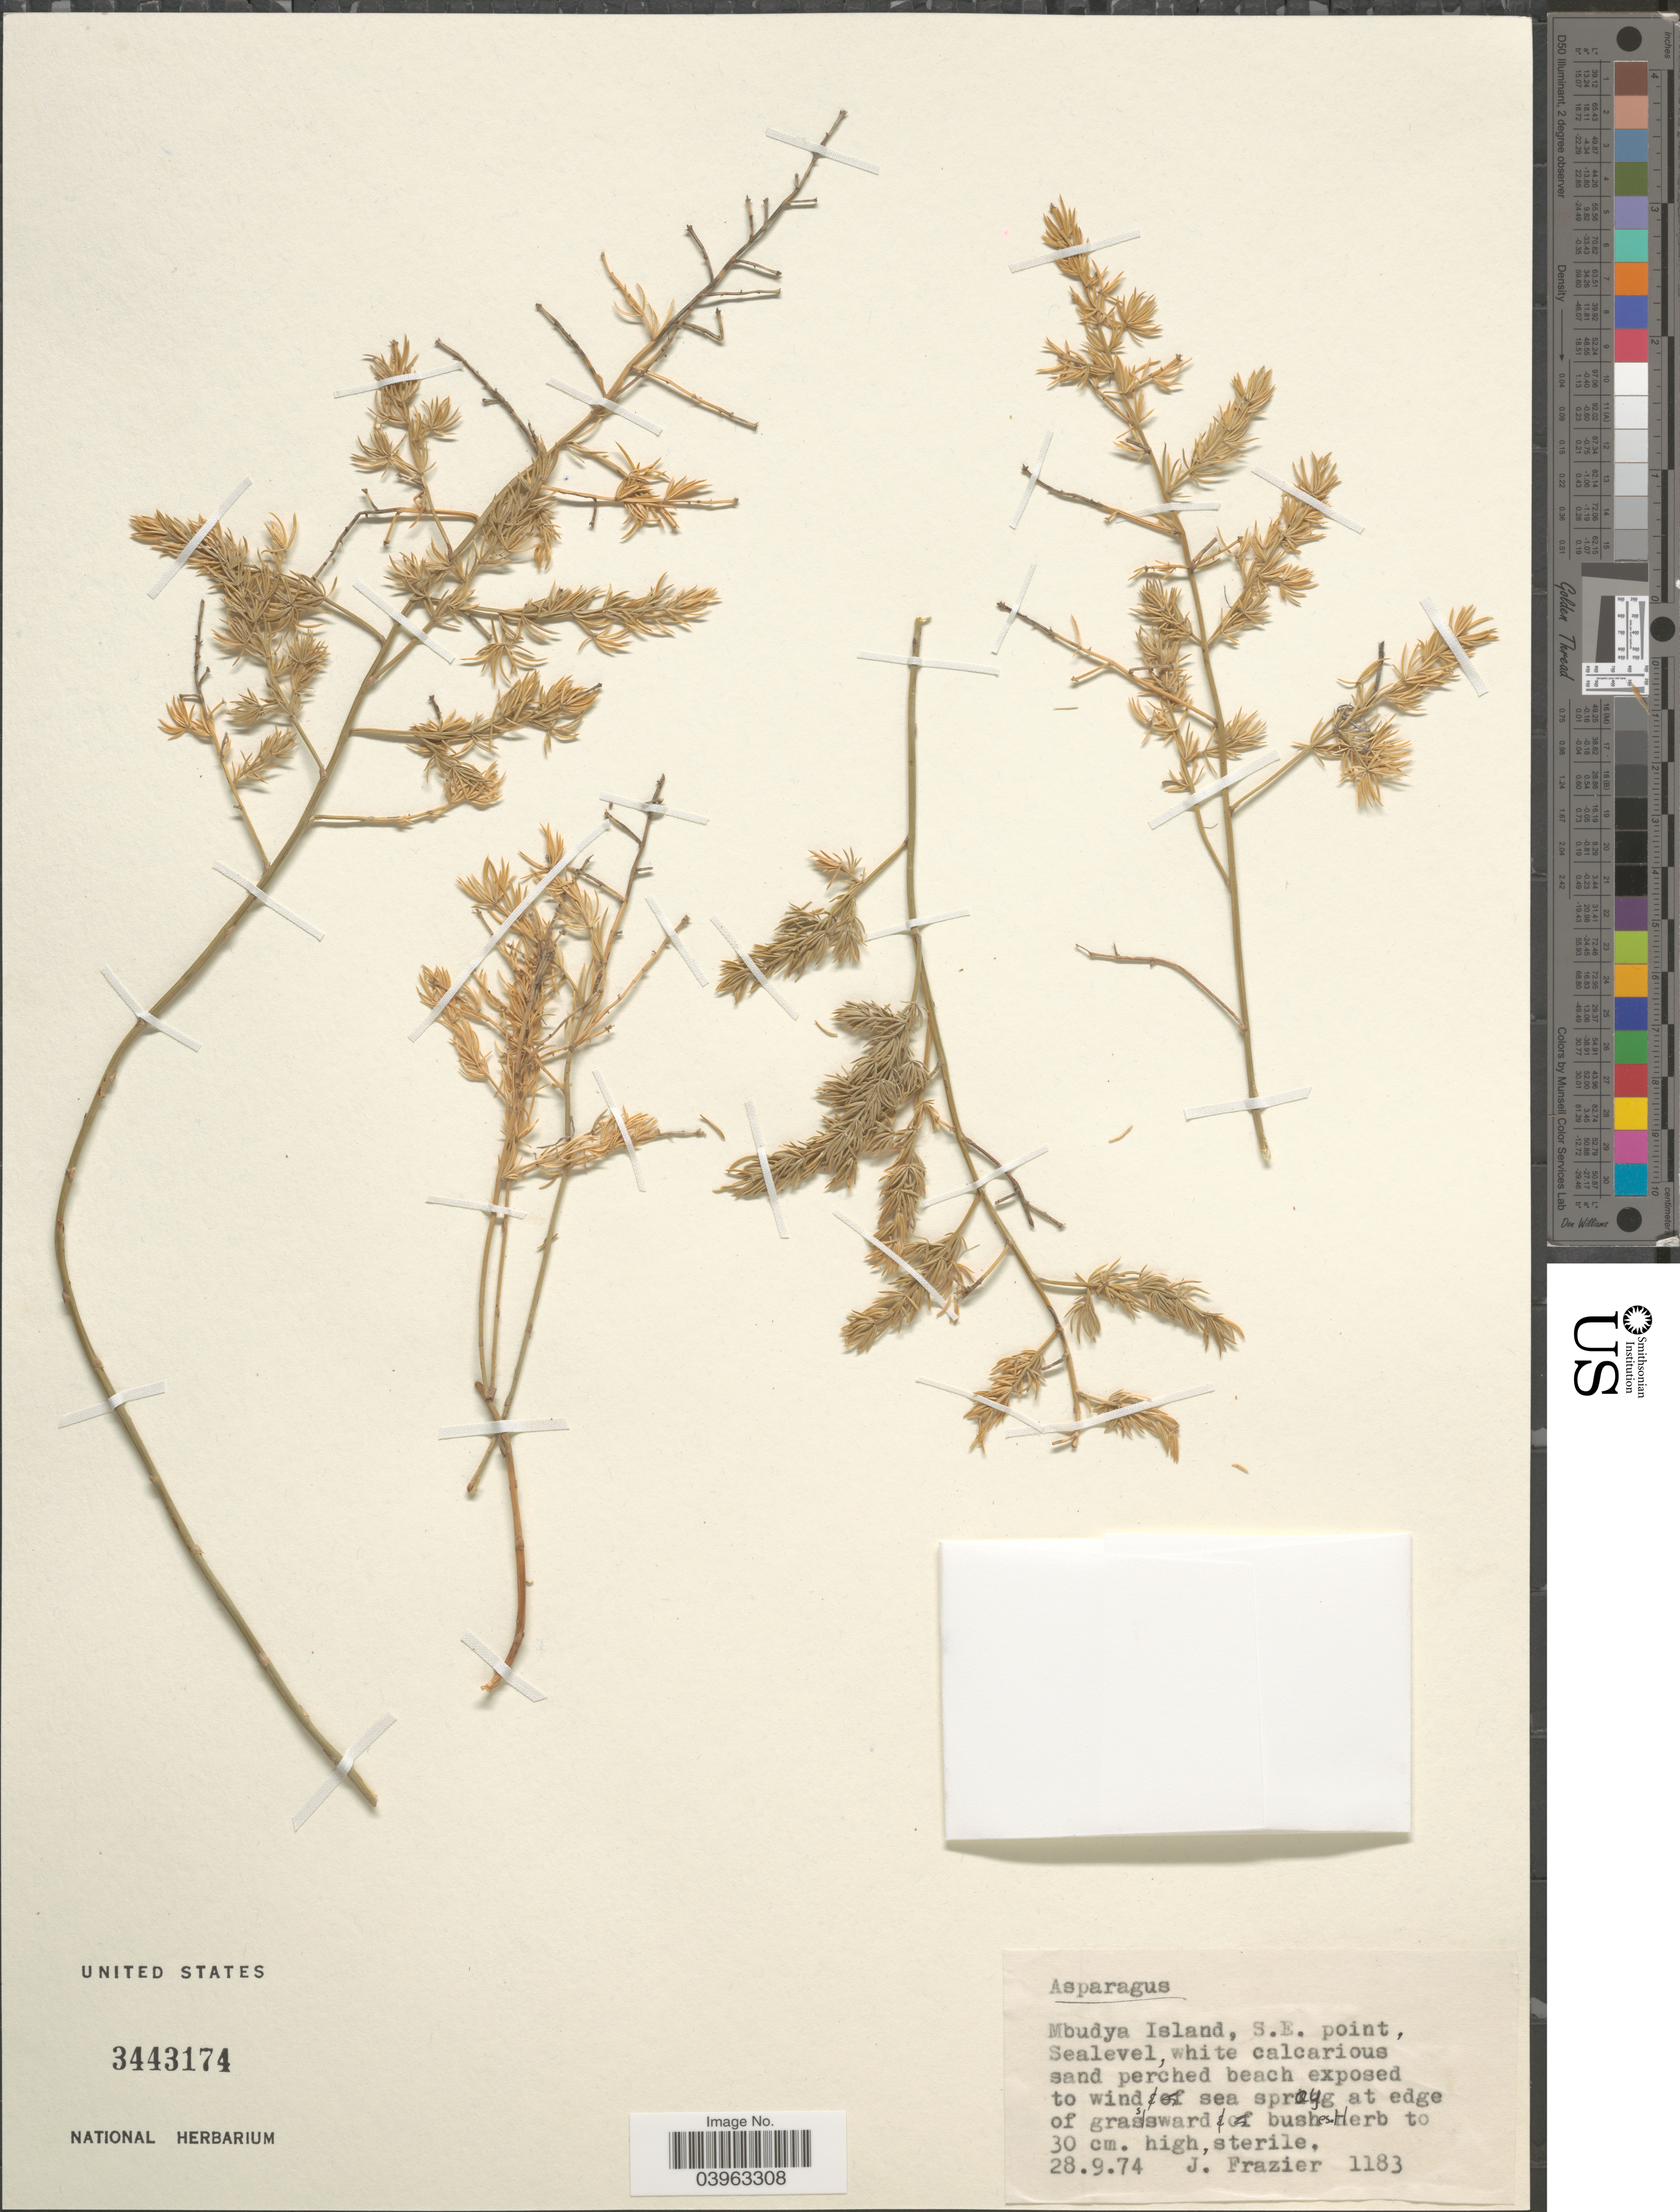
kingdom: Plantae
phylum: Tracheophyta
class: Liliopsida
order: Asparagales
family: Asparagaceae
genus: Asparagus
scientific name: Asparagus sp.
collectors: J. Frazier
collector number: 1183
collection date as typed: Transcribed d/m/y: 28/9/74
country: Tanzania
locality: Mbudya Island, S.E. point.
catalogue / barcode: US 3443174